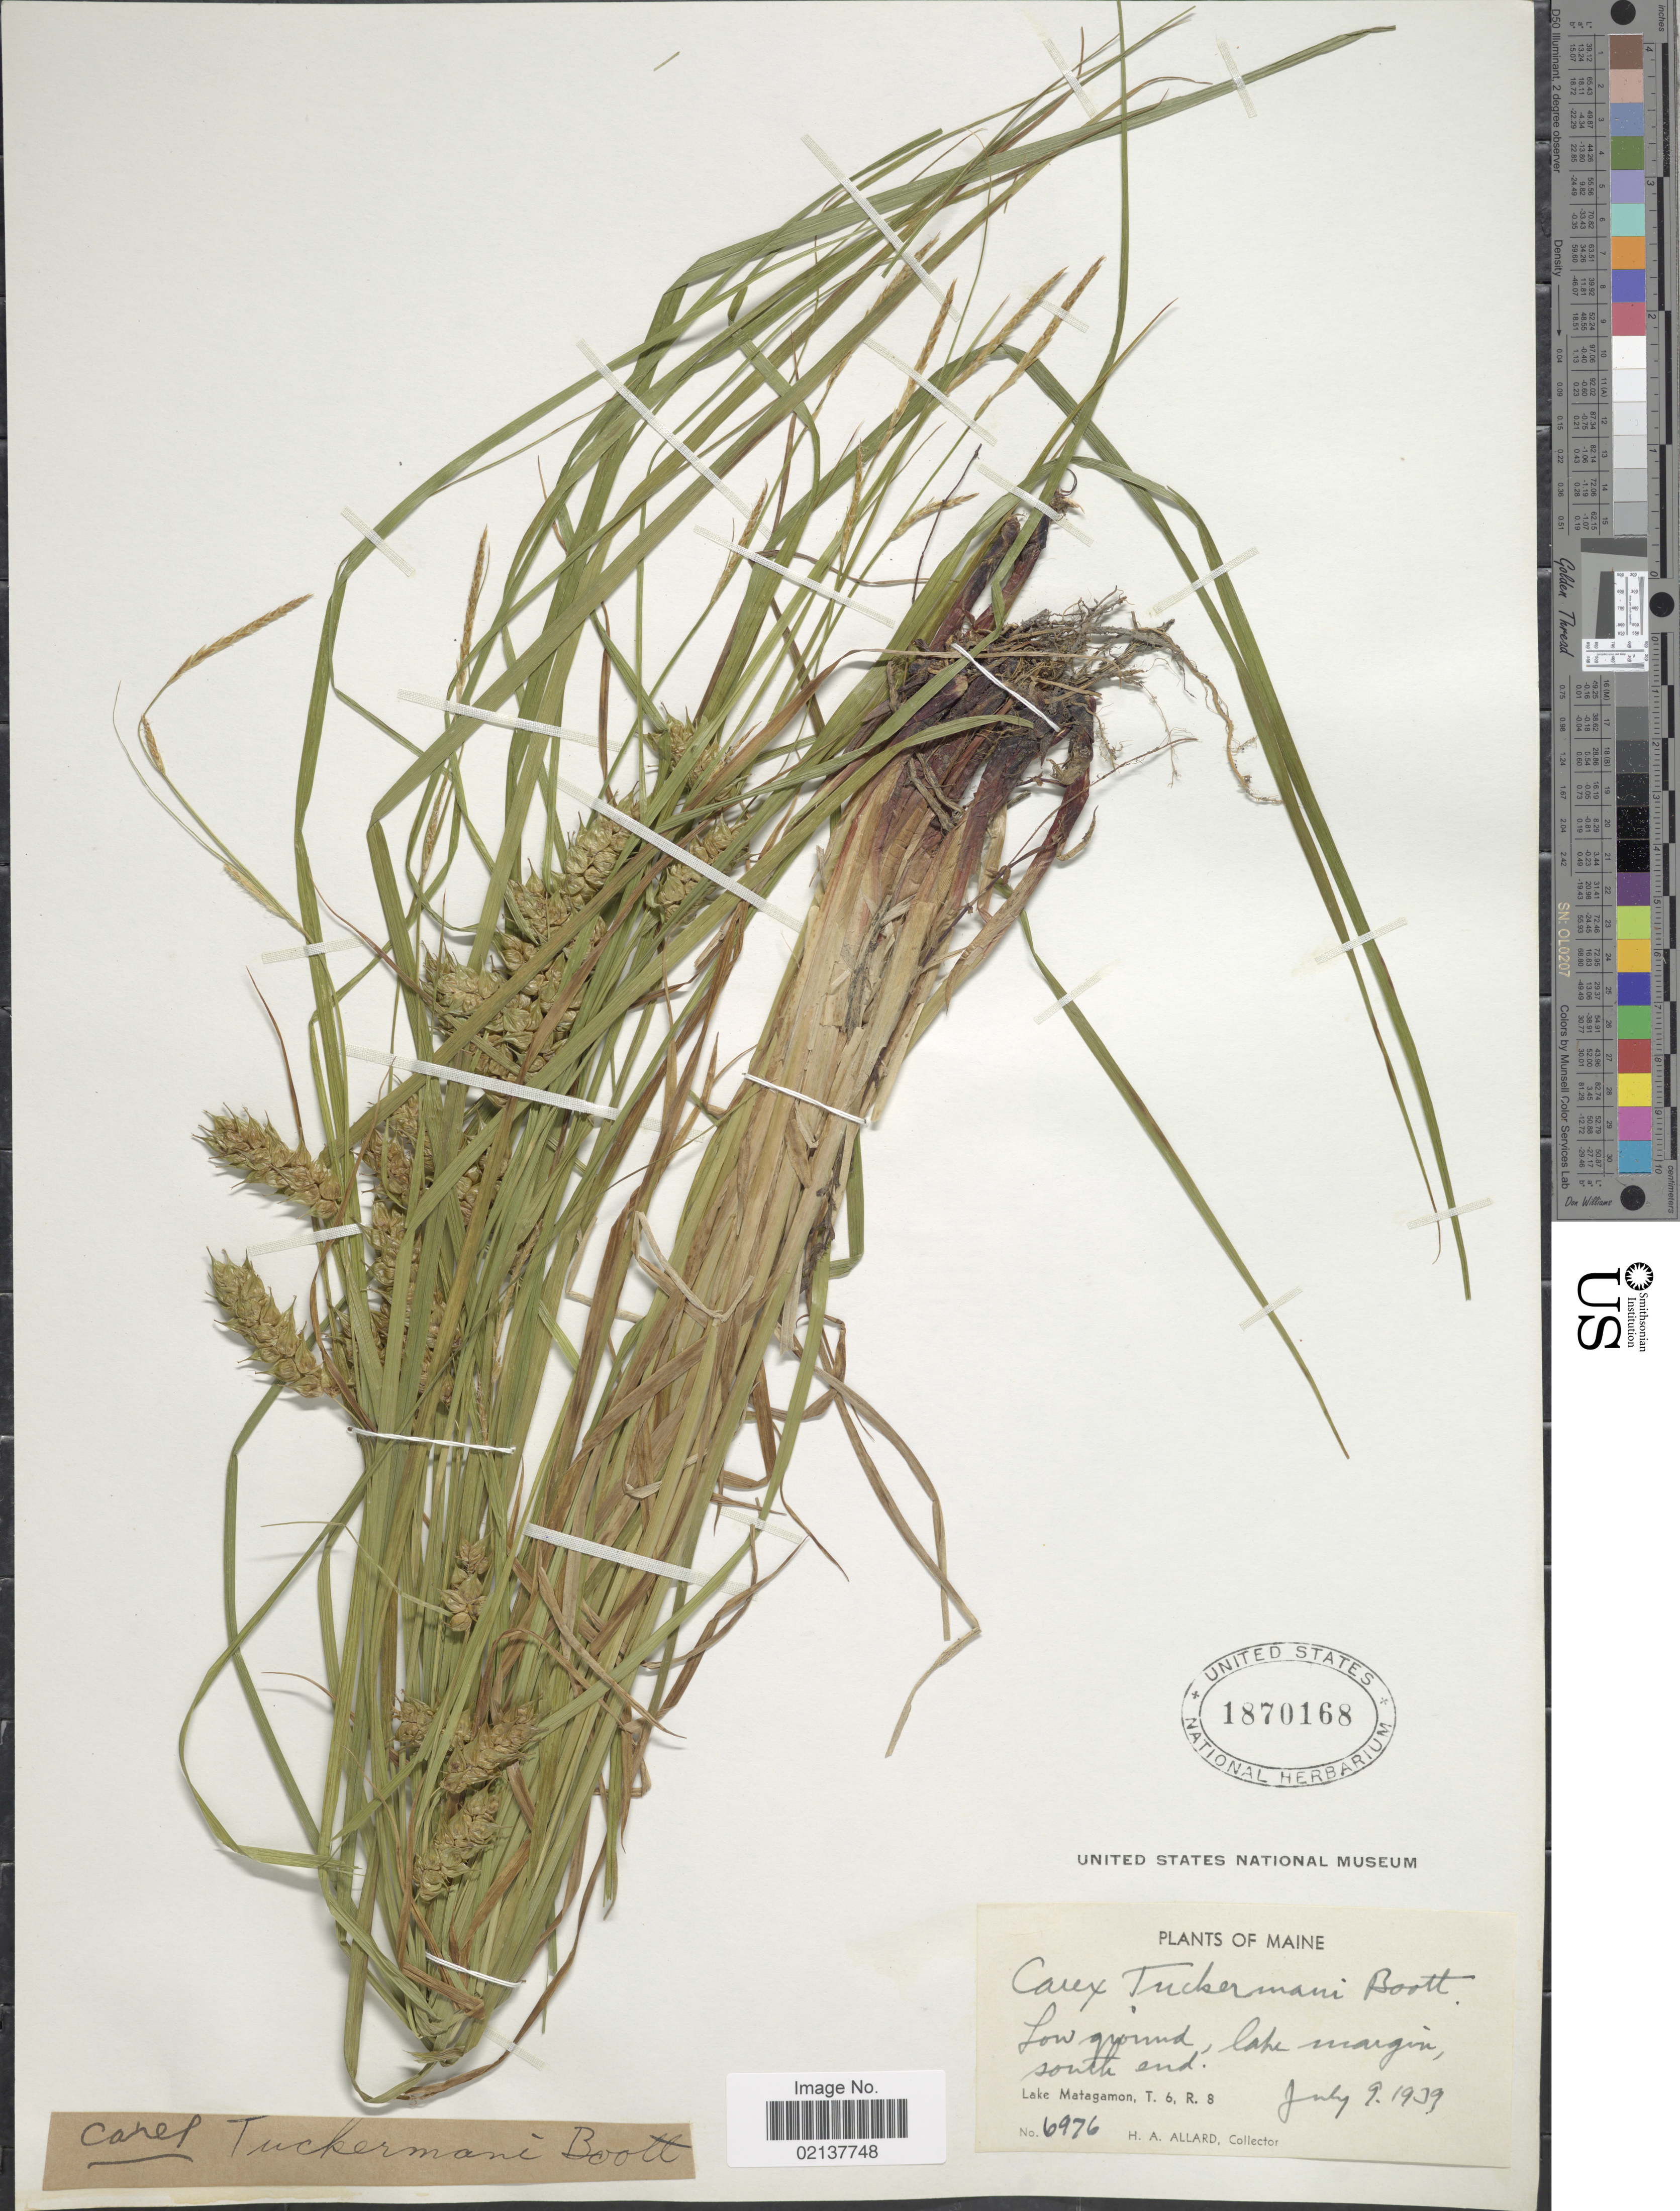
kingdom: Plantae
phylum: Tracheophyta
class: Liliopsida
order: Poales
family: Cyperaceae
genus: Carex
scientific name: Carex tuckermanii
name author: Boott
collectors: H. A. Allard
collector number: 6976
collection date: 1939-07-09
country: United States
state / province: Maine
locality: Low ground, lake margin, south end, Lake Matagamon, T. 6, R. 8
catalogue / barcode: US 1870168